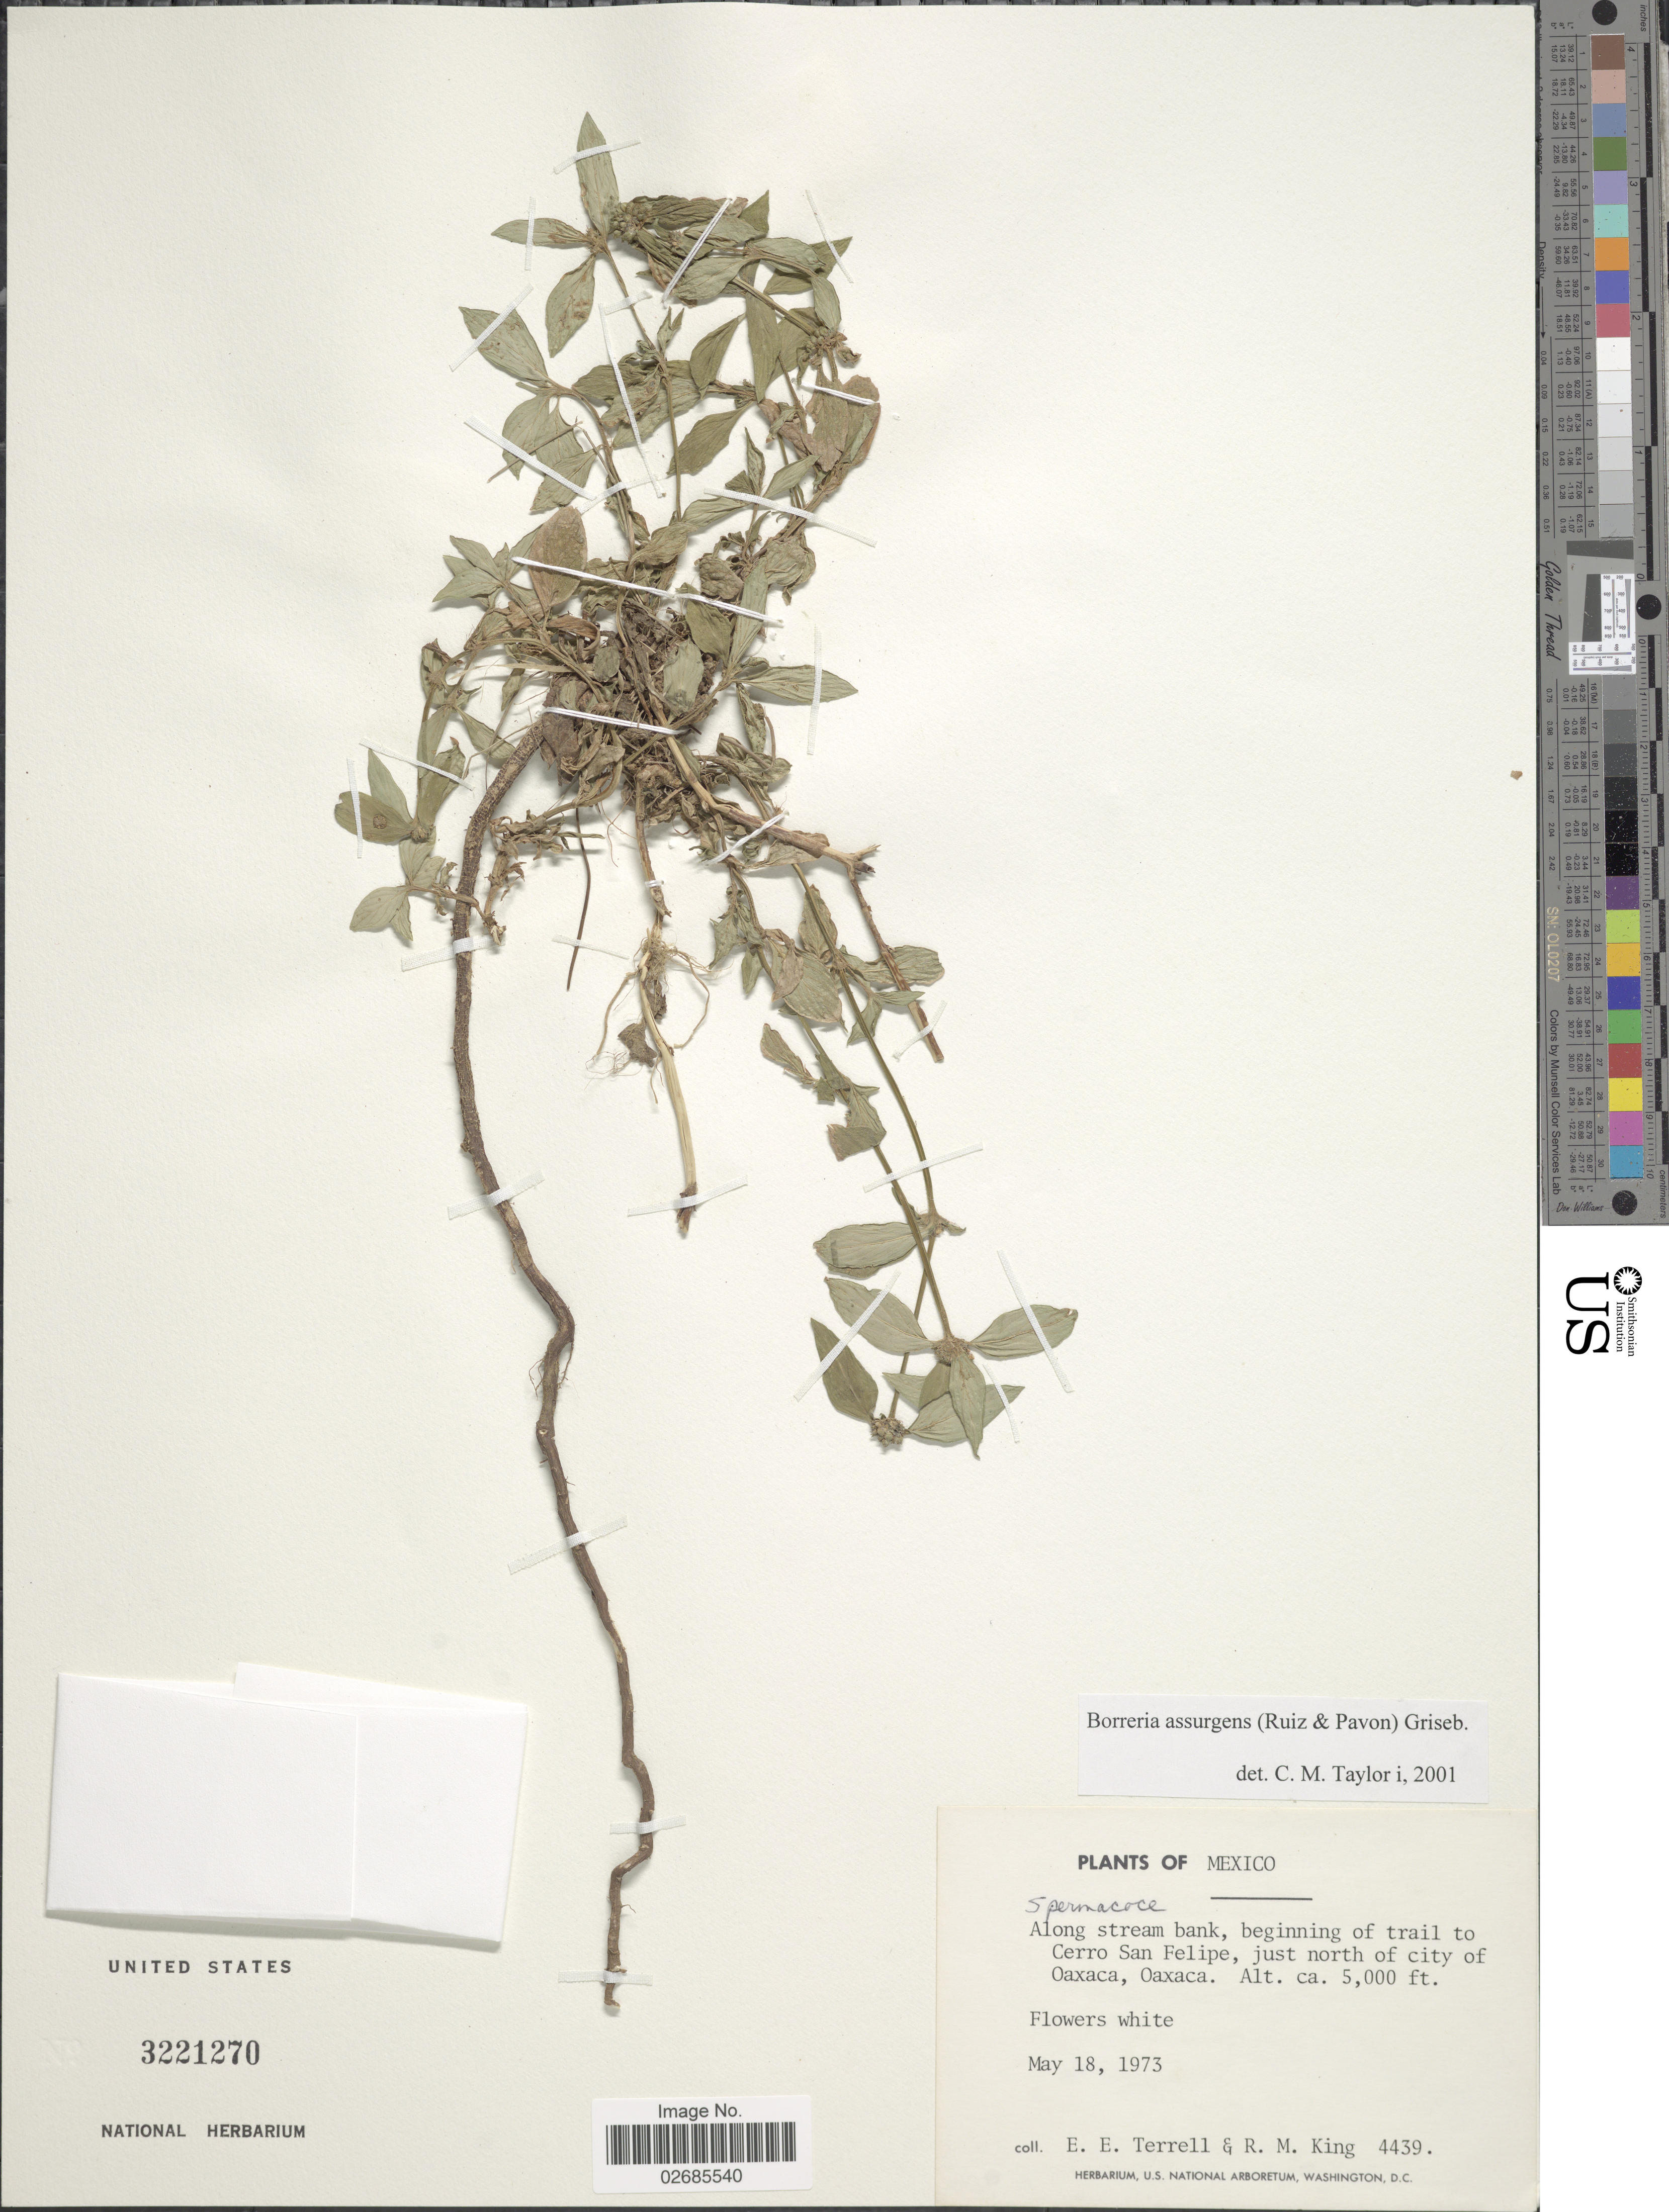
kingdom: Plantae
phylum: Tracheophyta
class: Magnoliopsida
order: Gentianales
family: Rubiaceae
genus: Borreria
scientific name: Borreria assurgens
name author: (Ruiz & Pav.) Griseb.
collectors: E. E. Terrell & R. M. King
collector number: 4439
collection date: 1973-05-18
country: Mexico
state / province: Oaxaca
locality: Along stream bank, beginning of trail to Cerro San Felipe, just north of city of Oaxaca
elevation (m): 1524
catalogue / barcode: US 3221270